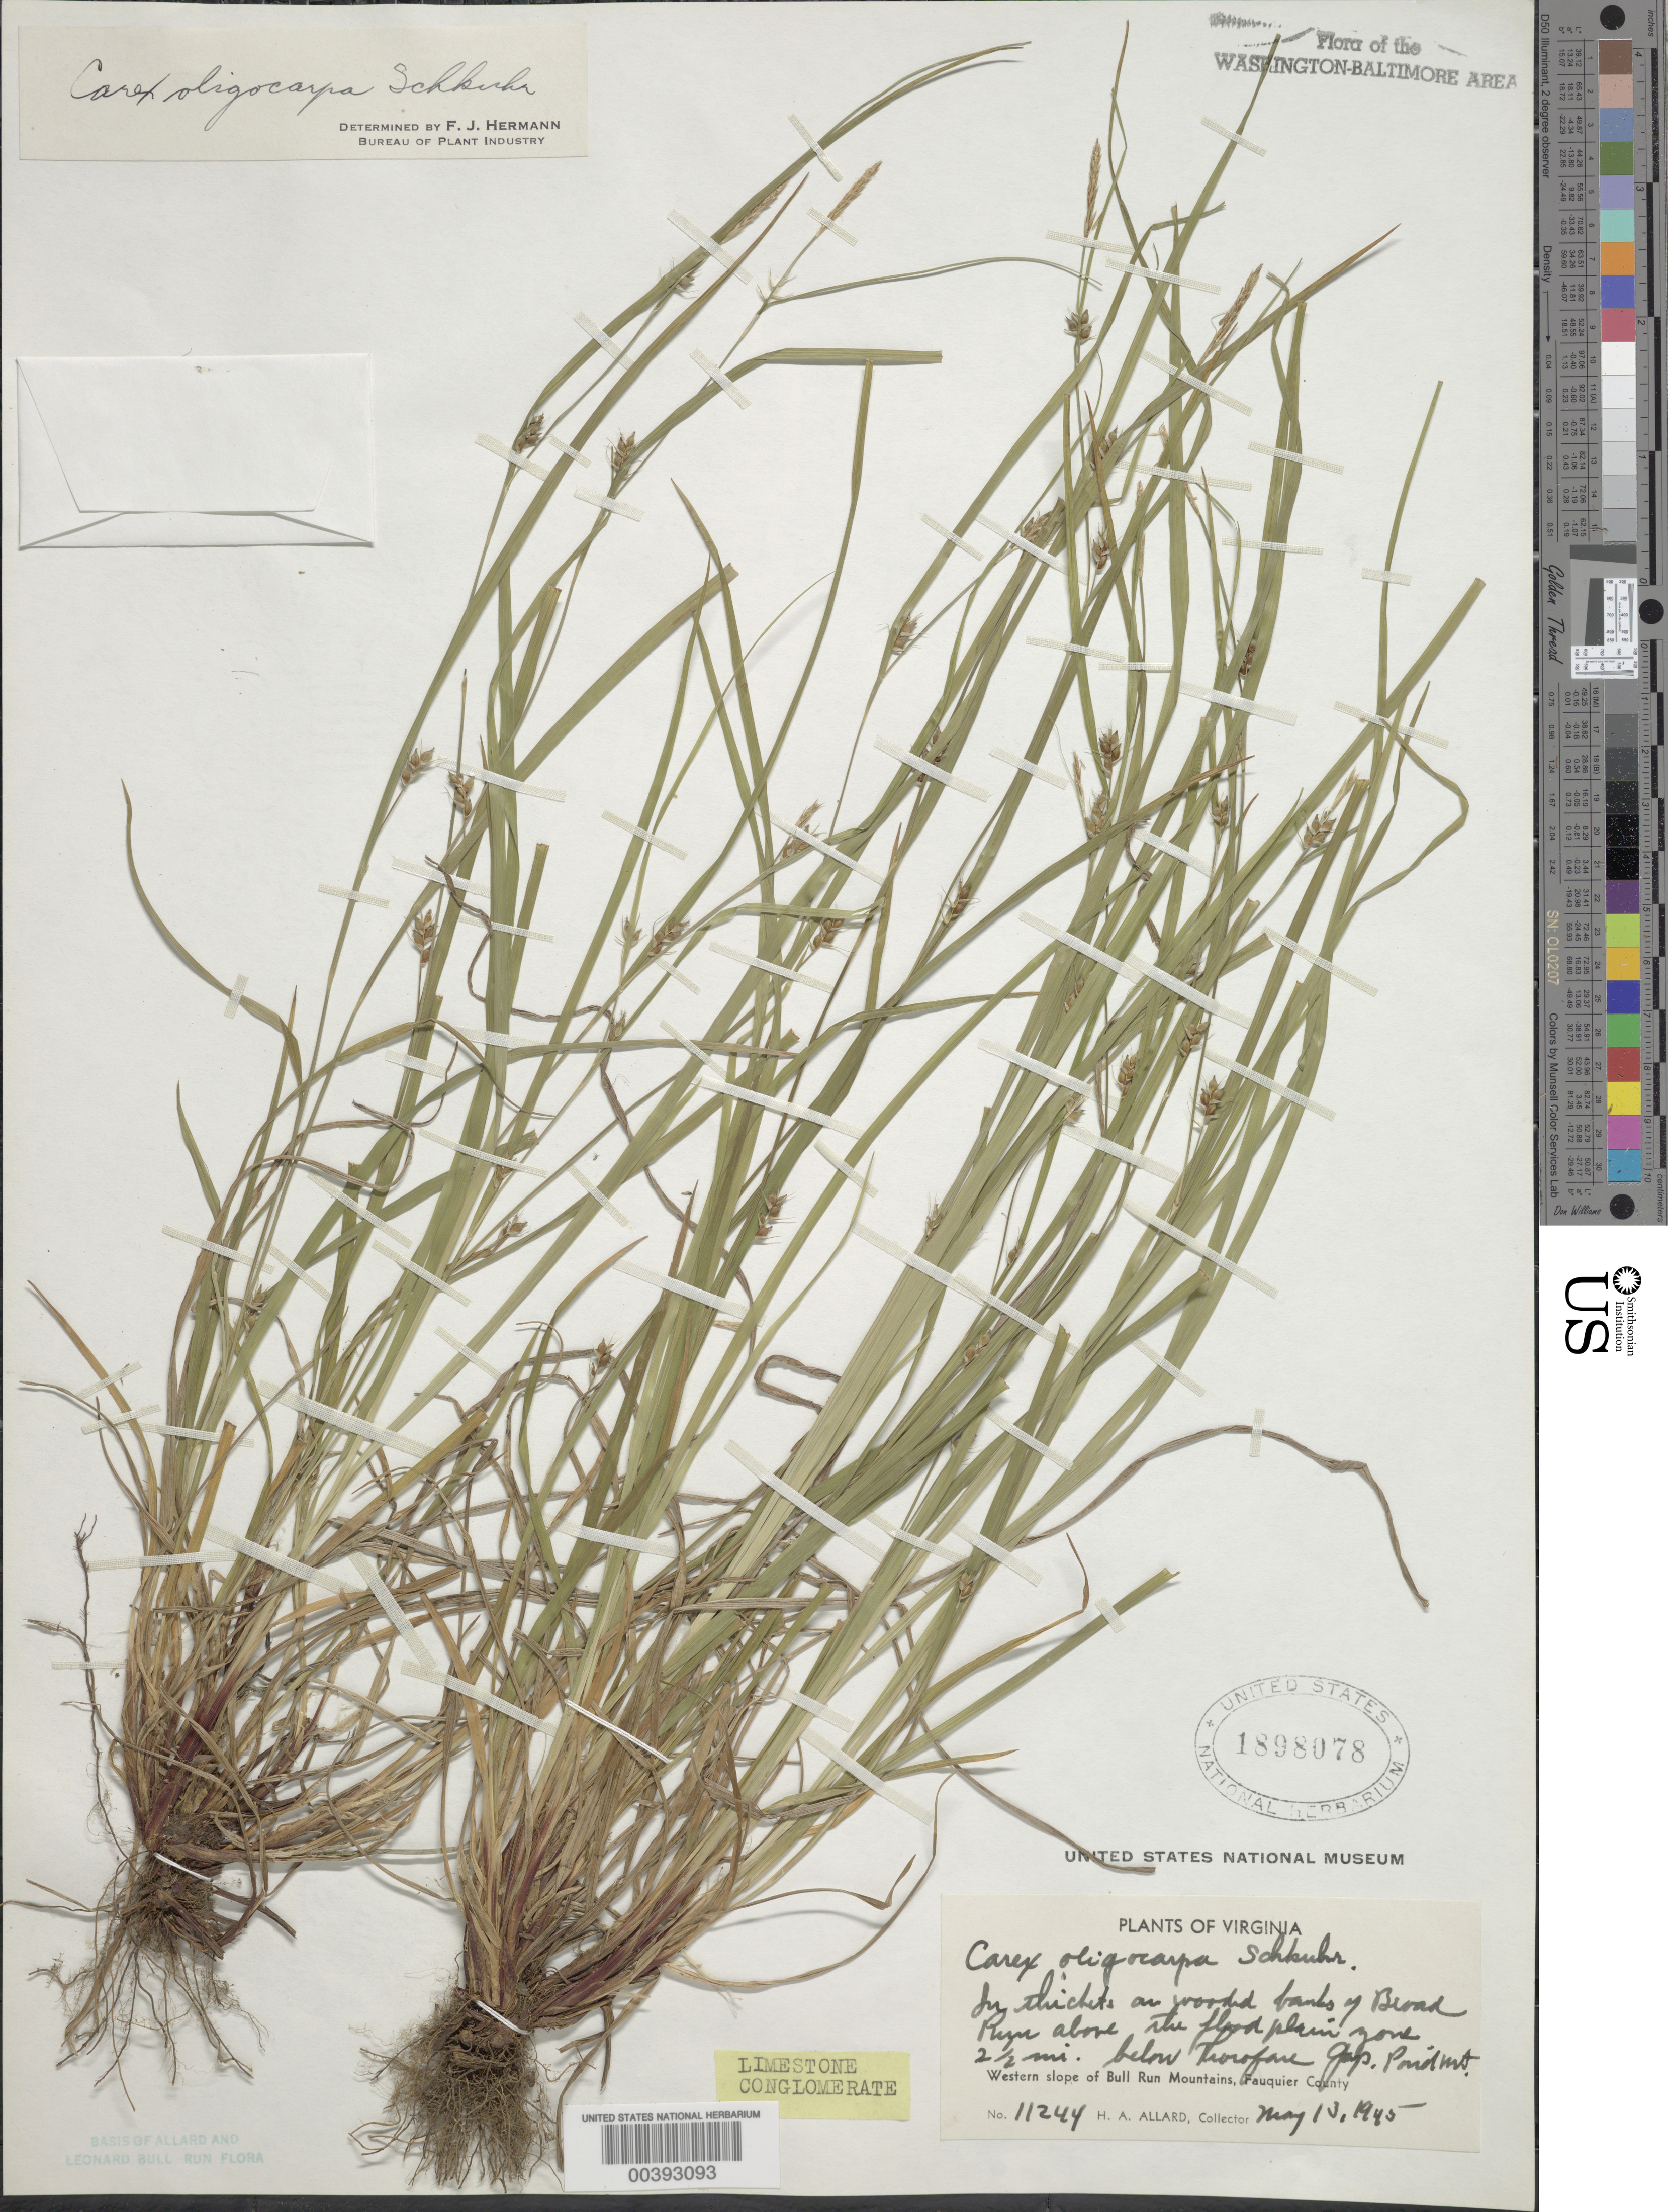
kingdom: Plantae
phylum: Tracheophyta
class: Liliopsida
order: Poales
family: Cyperaceae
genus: Carex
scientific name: Carex oligocarpa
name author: Willd.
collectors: H. A. Allard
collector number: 11244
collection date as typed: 13 May 1945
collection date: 1945-05-13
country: United States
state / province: Virginia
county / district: Fauquier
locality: Broad Run below Thorofare Gap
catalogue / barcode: US 1898078